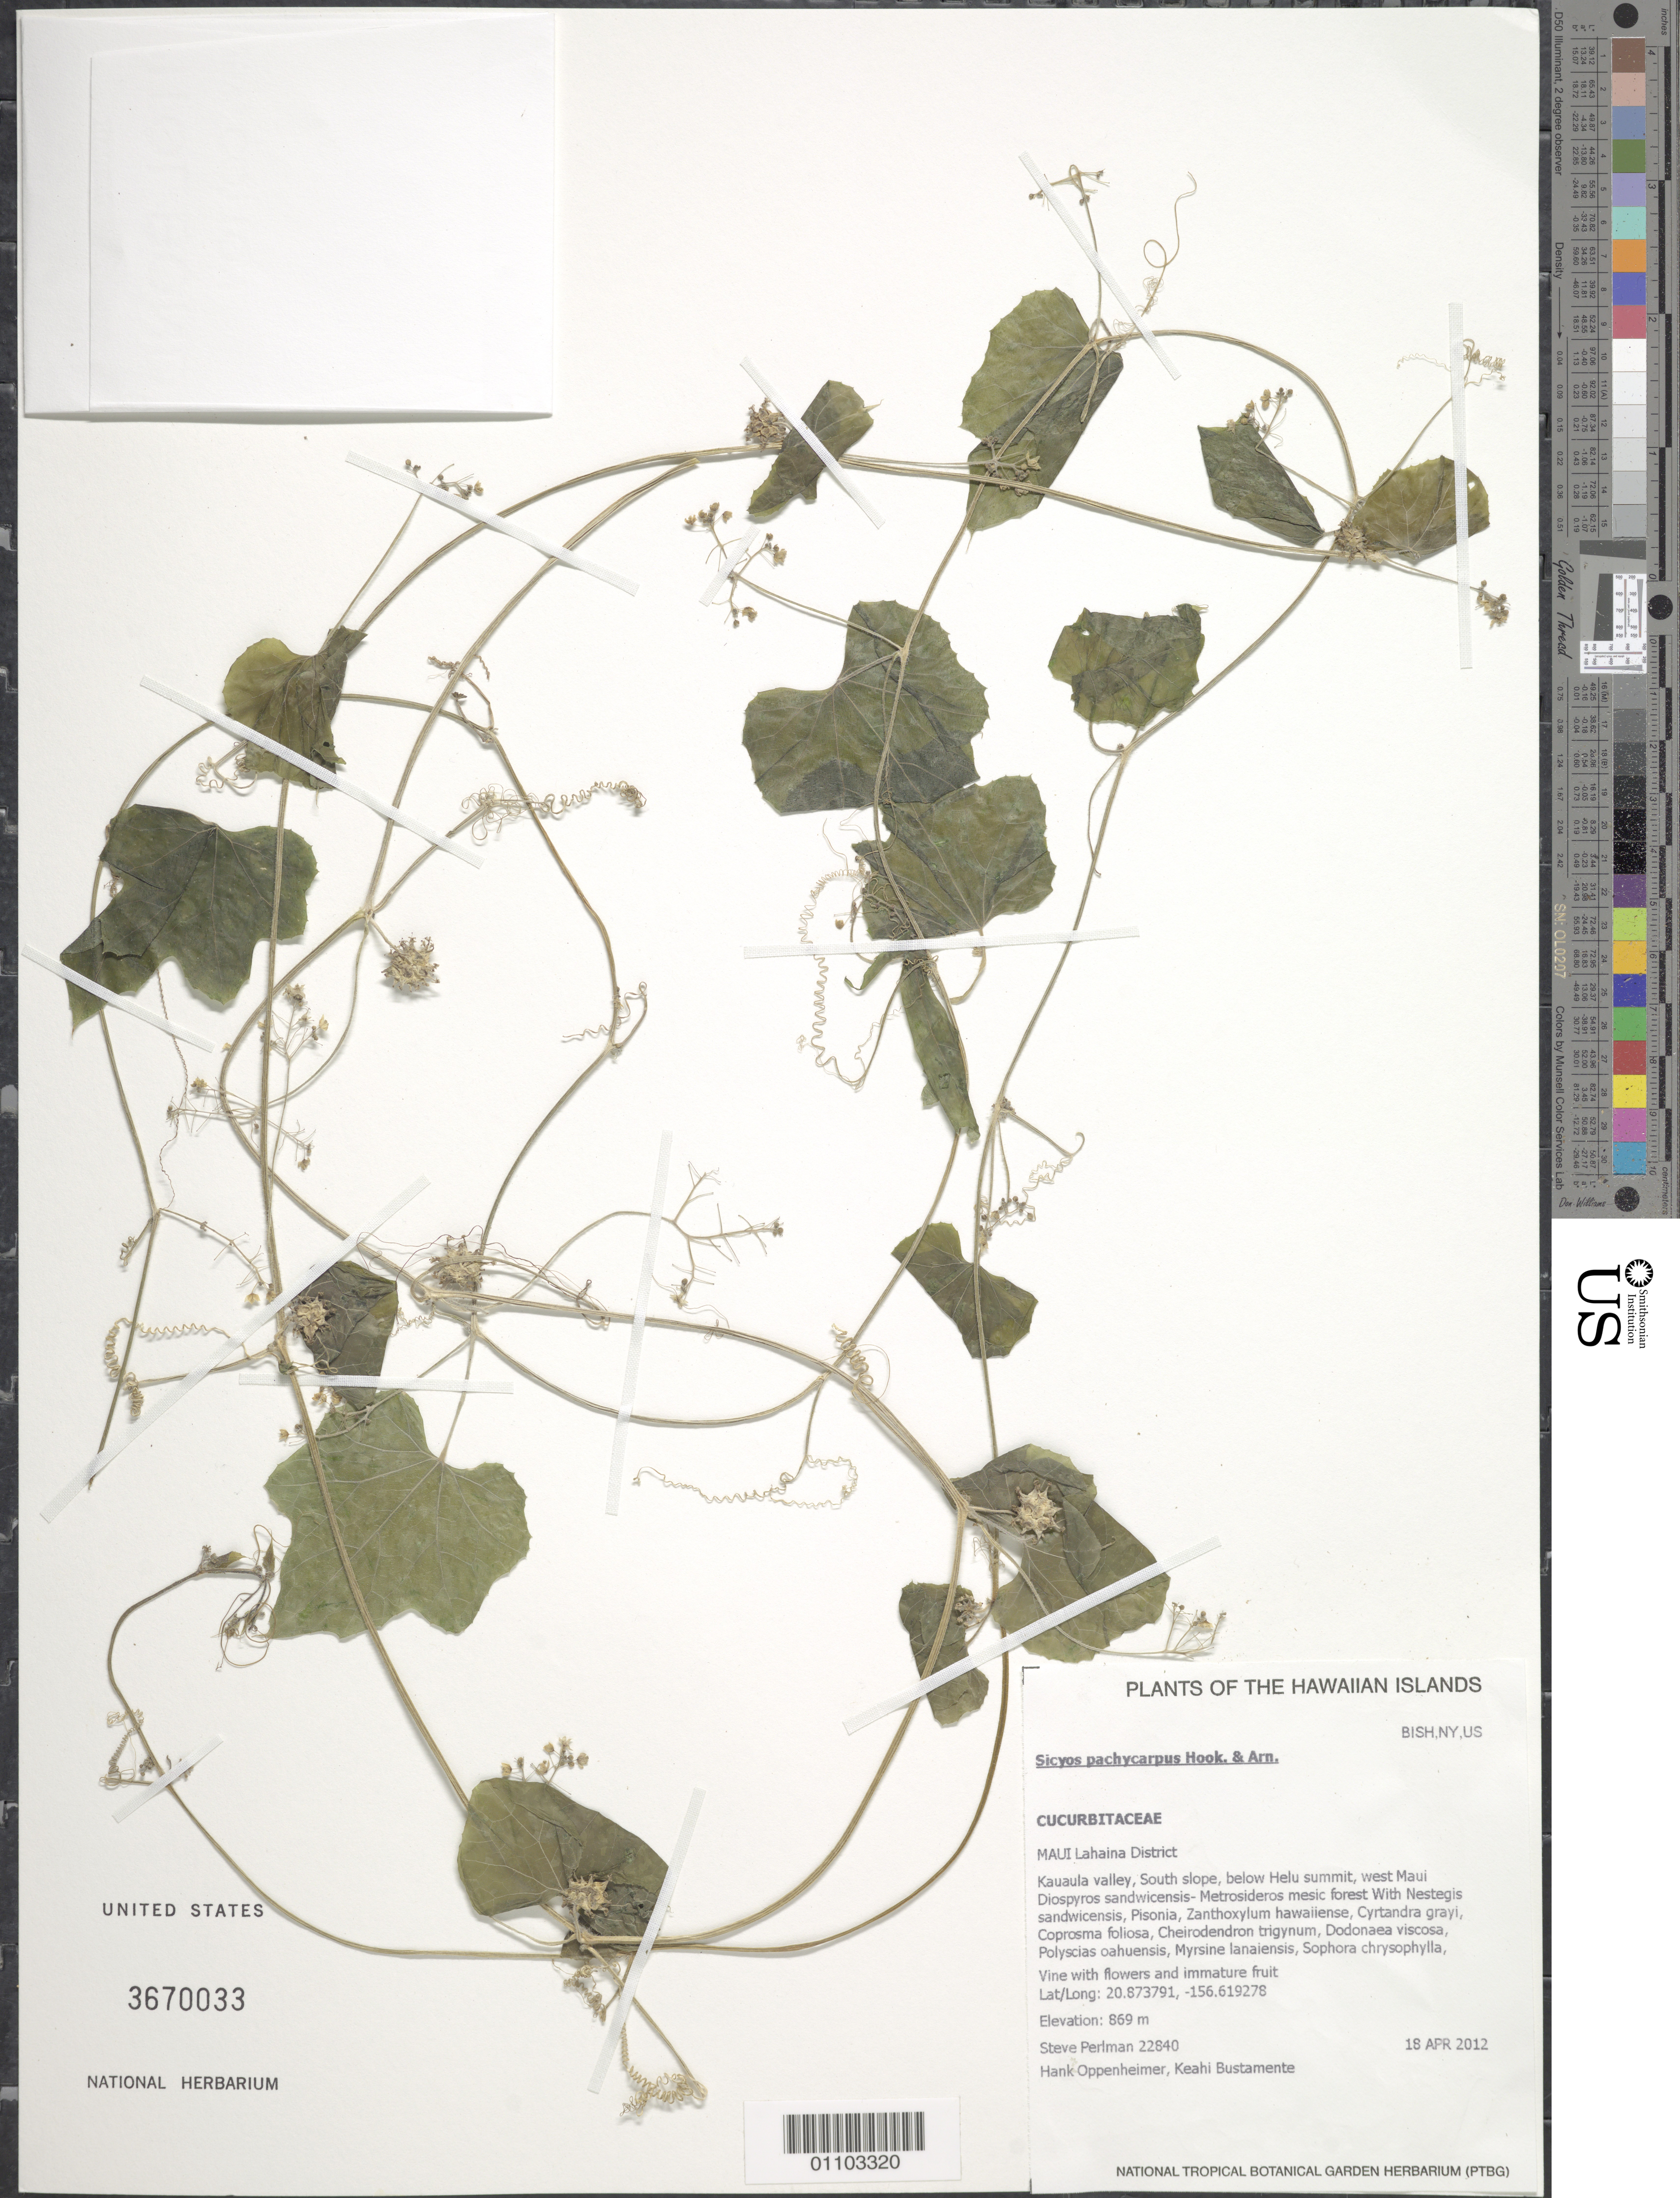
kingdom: Plantae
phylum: Tracheophyta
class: Magnoliopsida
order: Cucurbitales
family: Cucurbitaceae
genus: Sicyos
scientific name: Sicyos pachycarpus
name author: Hook. & Arn.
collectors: S. P. Perlman, H. Oppenheimer & K. M. Bustamente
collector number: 22840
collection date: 2012-04-18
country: United States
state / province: Hawaii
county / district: Maui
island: Maui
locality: Lahaina District, Kauaula Valley, south slope, below Helu summit, west Maui.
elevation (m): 869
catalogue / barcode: US 3700033